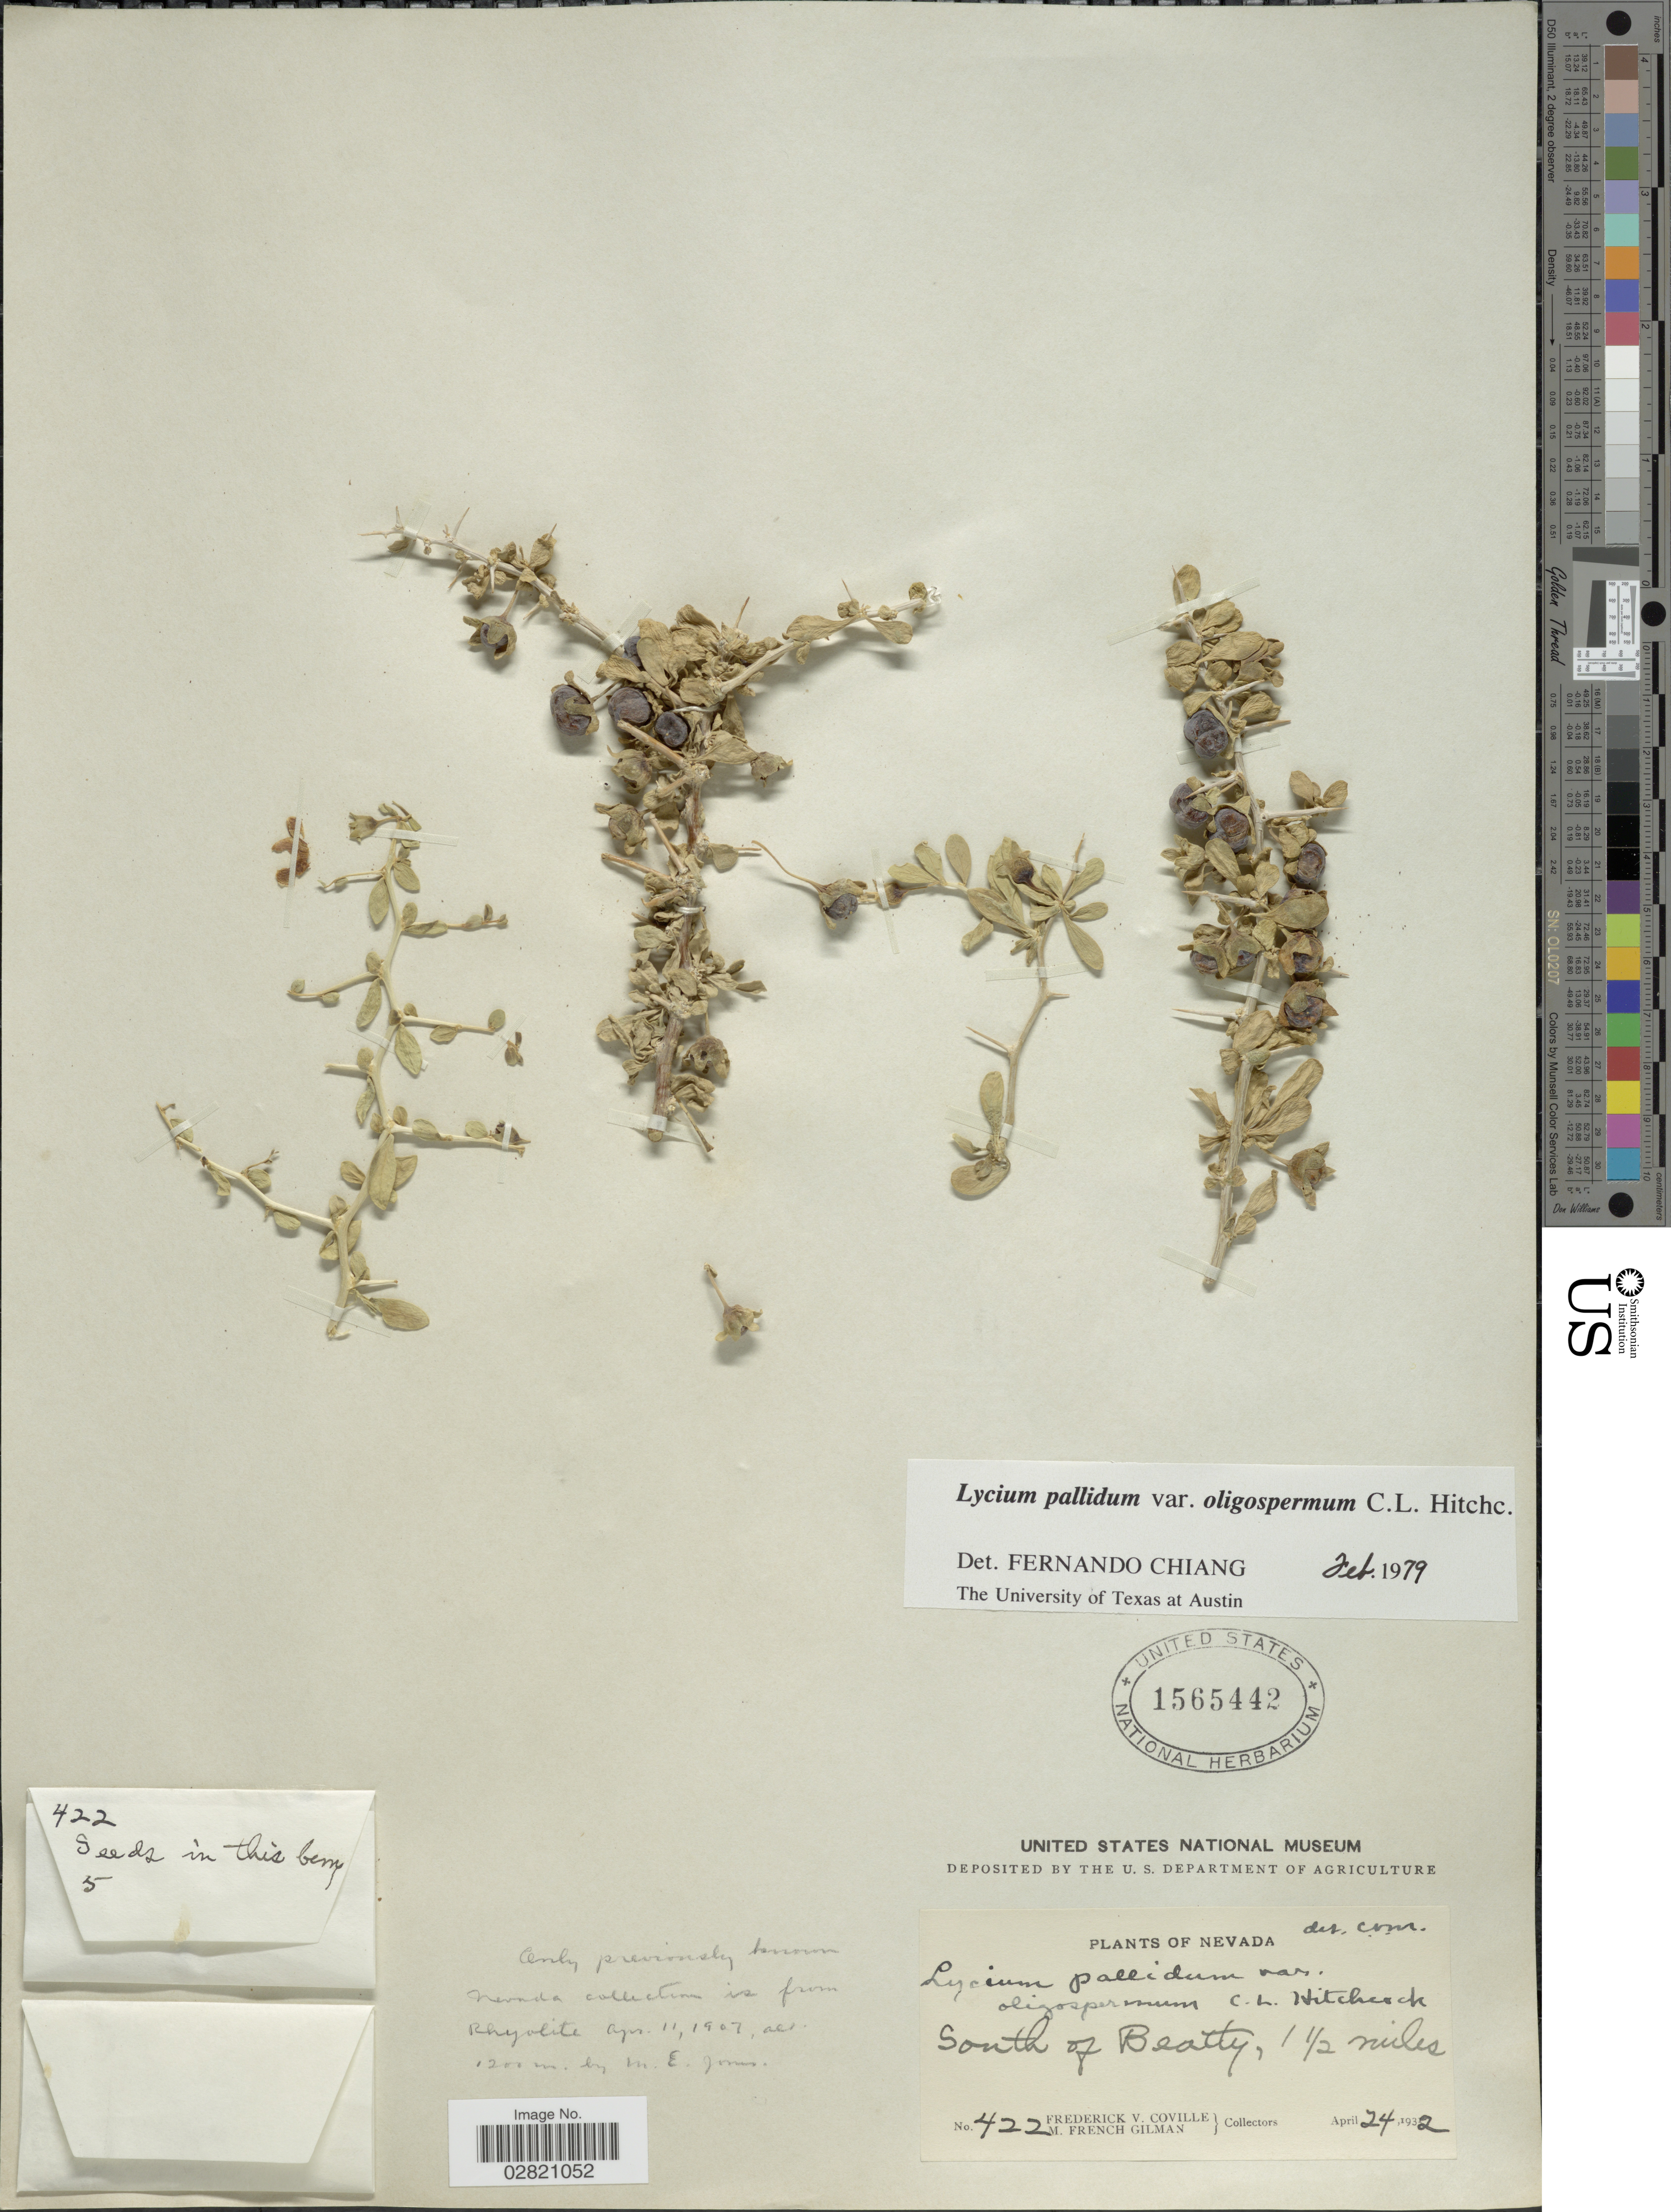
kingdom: Plantae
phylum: Tracheophyta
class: Magnoliopsida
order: Solanales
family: Solanaceae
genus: Lycium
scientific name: Lycium pallidum var. oligospermum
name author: C.L. Hitchc.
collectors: F. V. Coville & M. F. Gilman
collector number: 422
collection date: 1932-04-24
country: United States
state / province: Nevada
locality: South of Beatty, 1½ miles.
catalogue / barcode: US 1565442